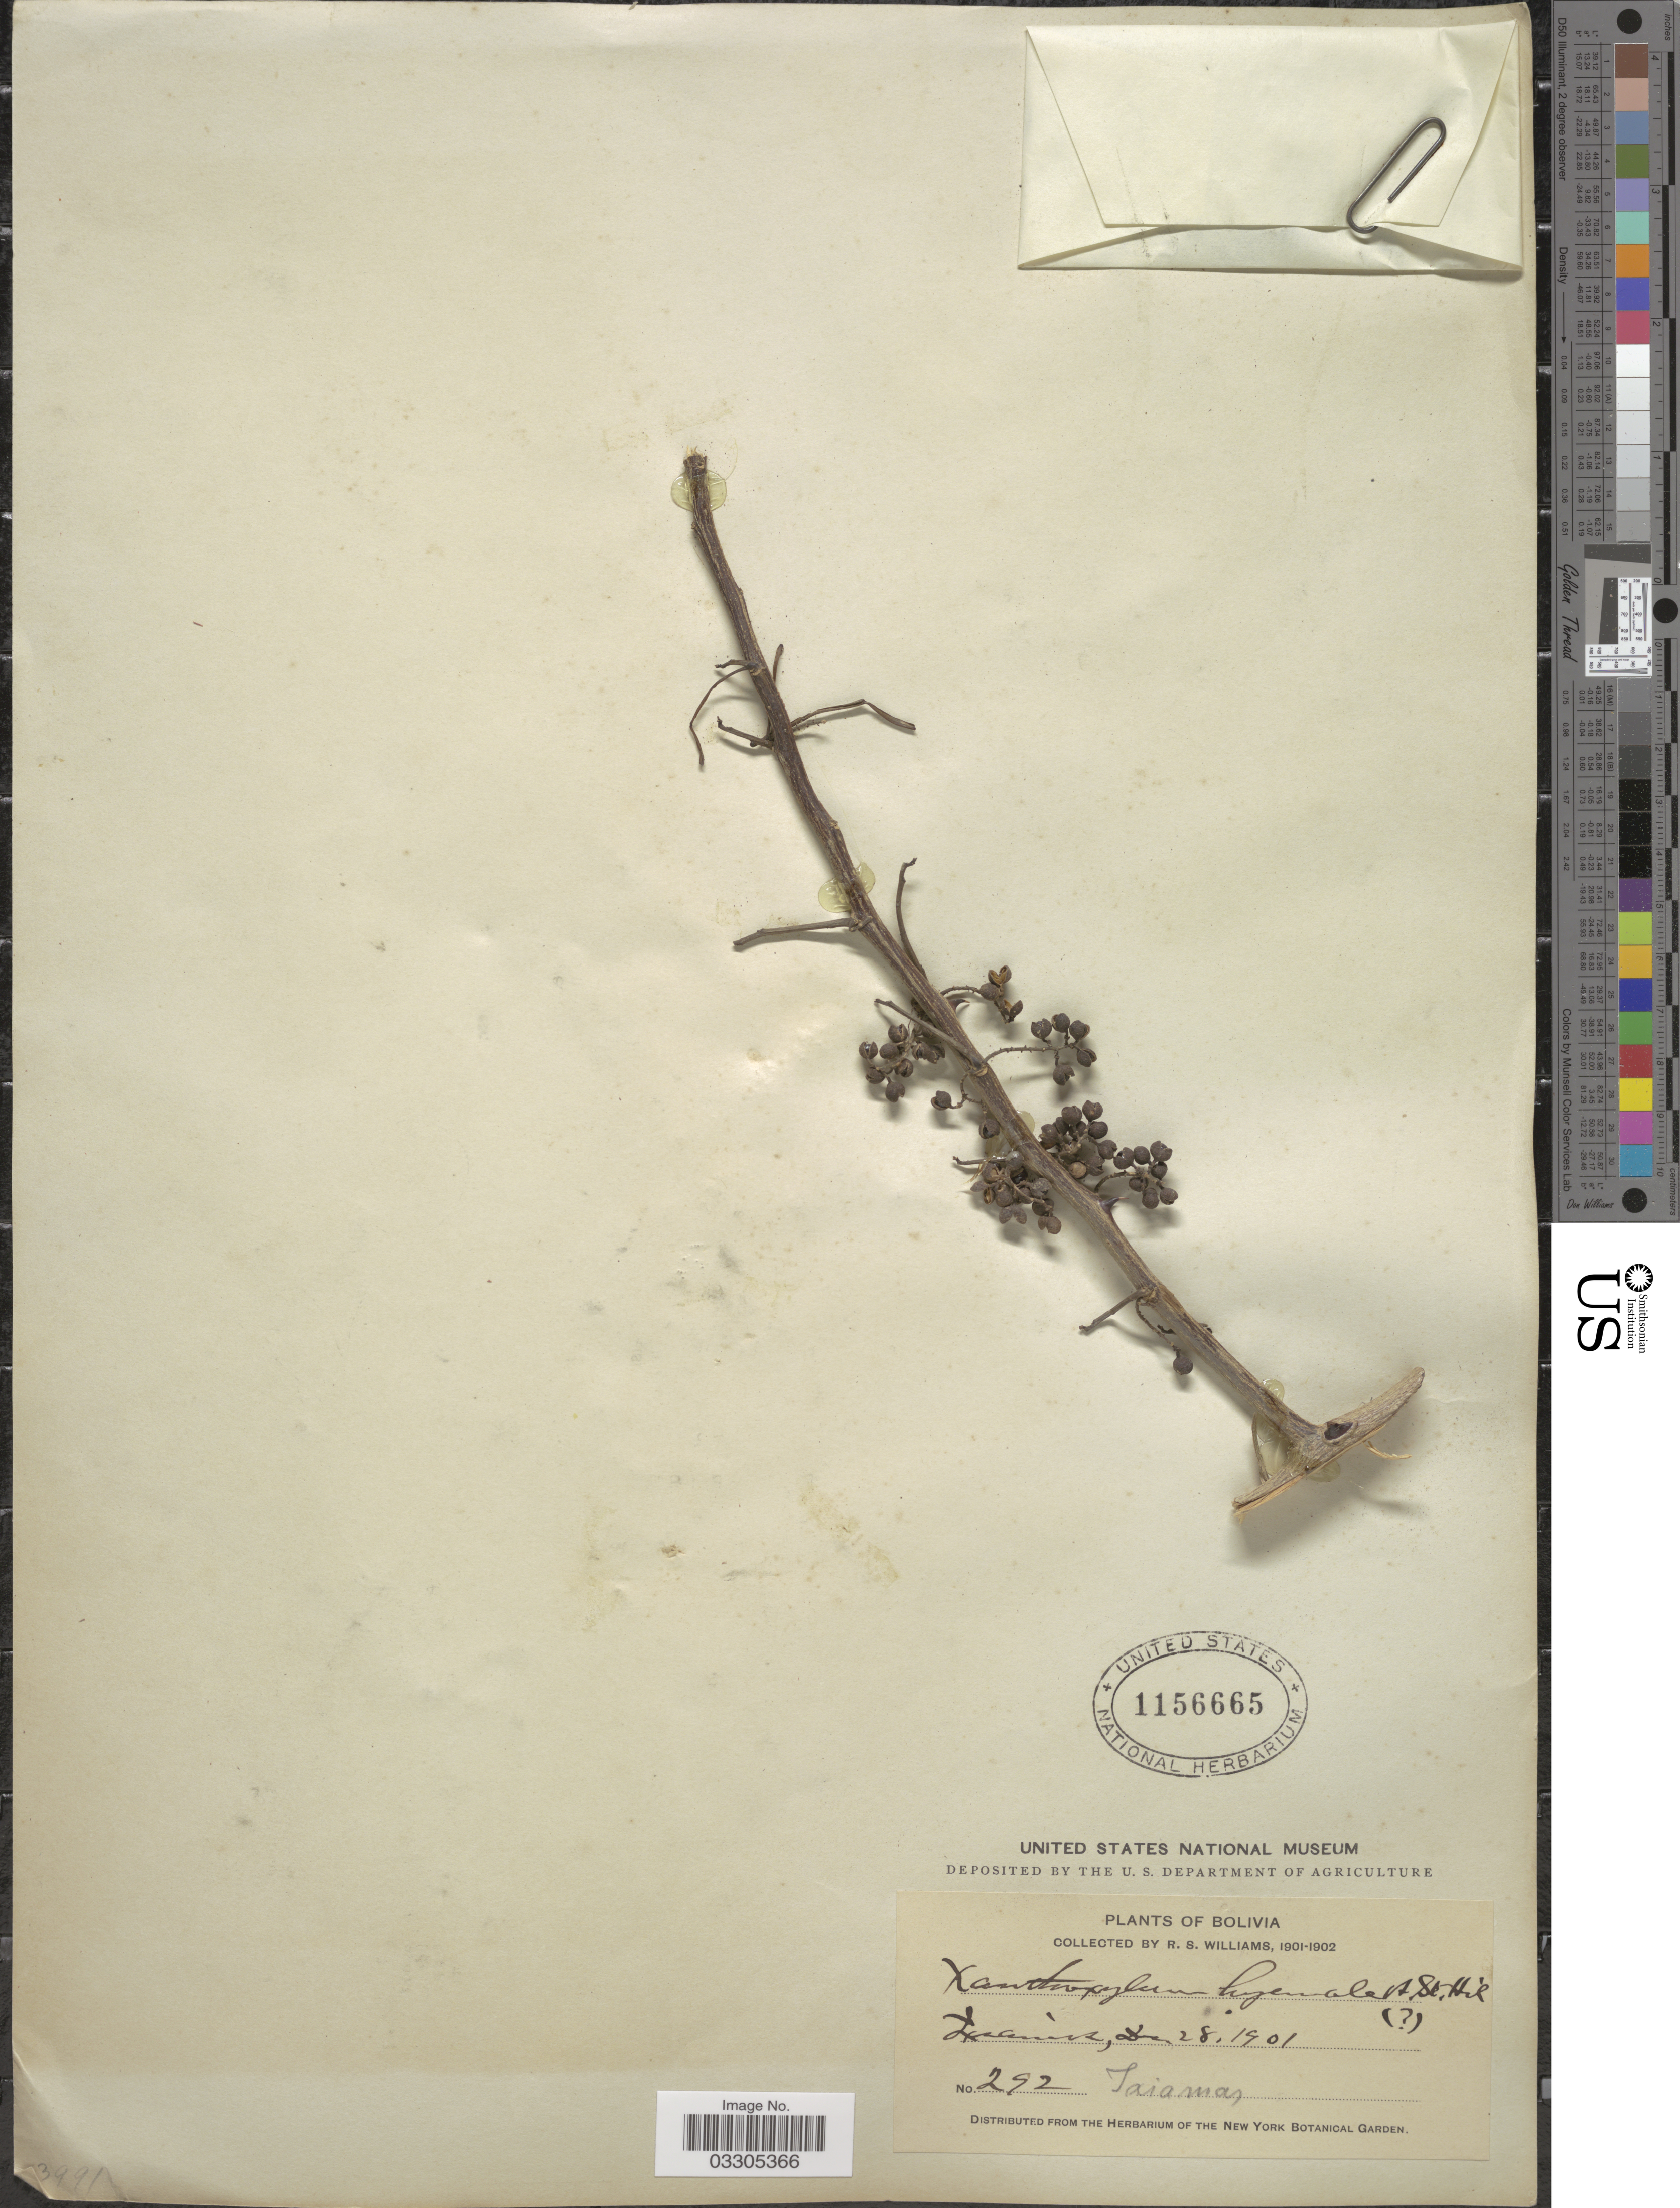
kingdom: Plantae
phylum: Tracheophyta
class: Magnoliopsida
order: Sapindales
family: Rutaceae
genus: Zanthoxylum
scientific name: Zanthoxylum hiemalis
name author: A. St.-Hil.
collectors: R. S. Williams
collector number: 292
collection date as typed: Dec. 28, 1901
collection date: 1901-12-28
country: Bolivia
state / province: La Paz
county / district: Iturralde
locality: Ixiamas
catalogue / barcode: US 1156665